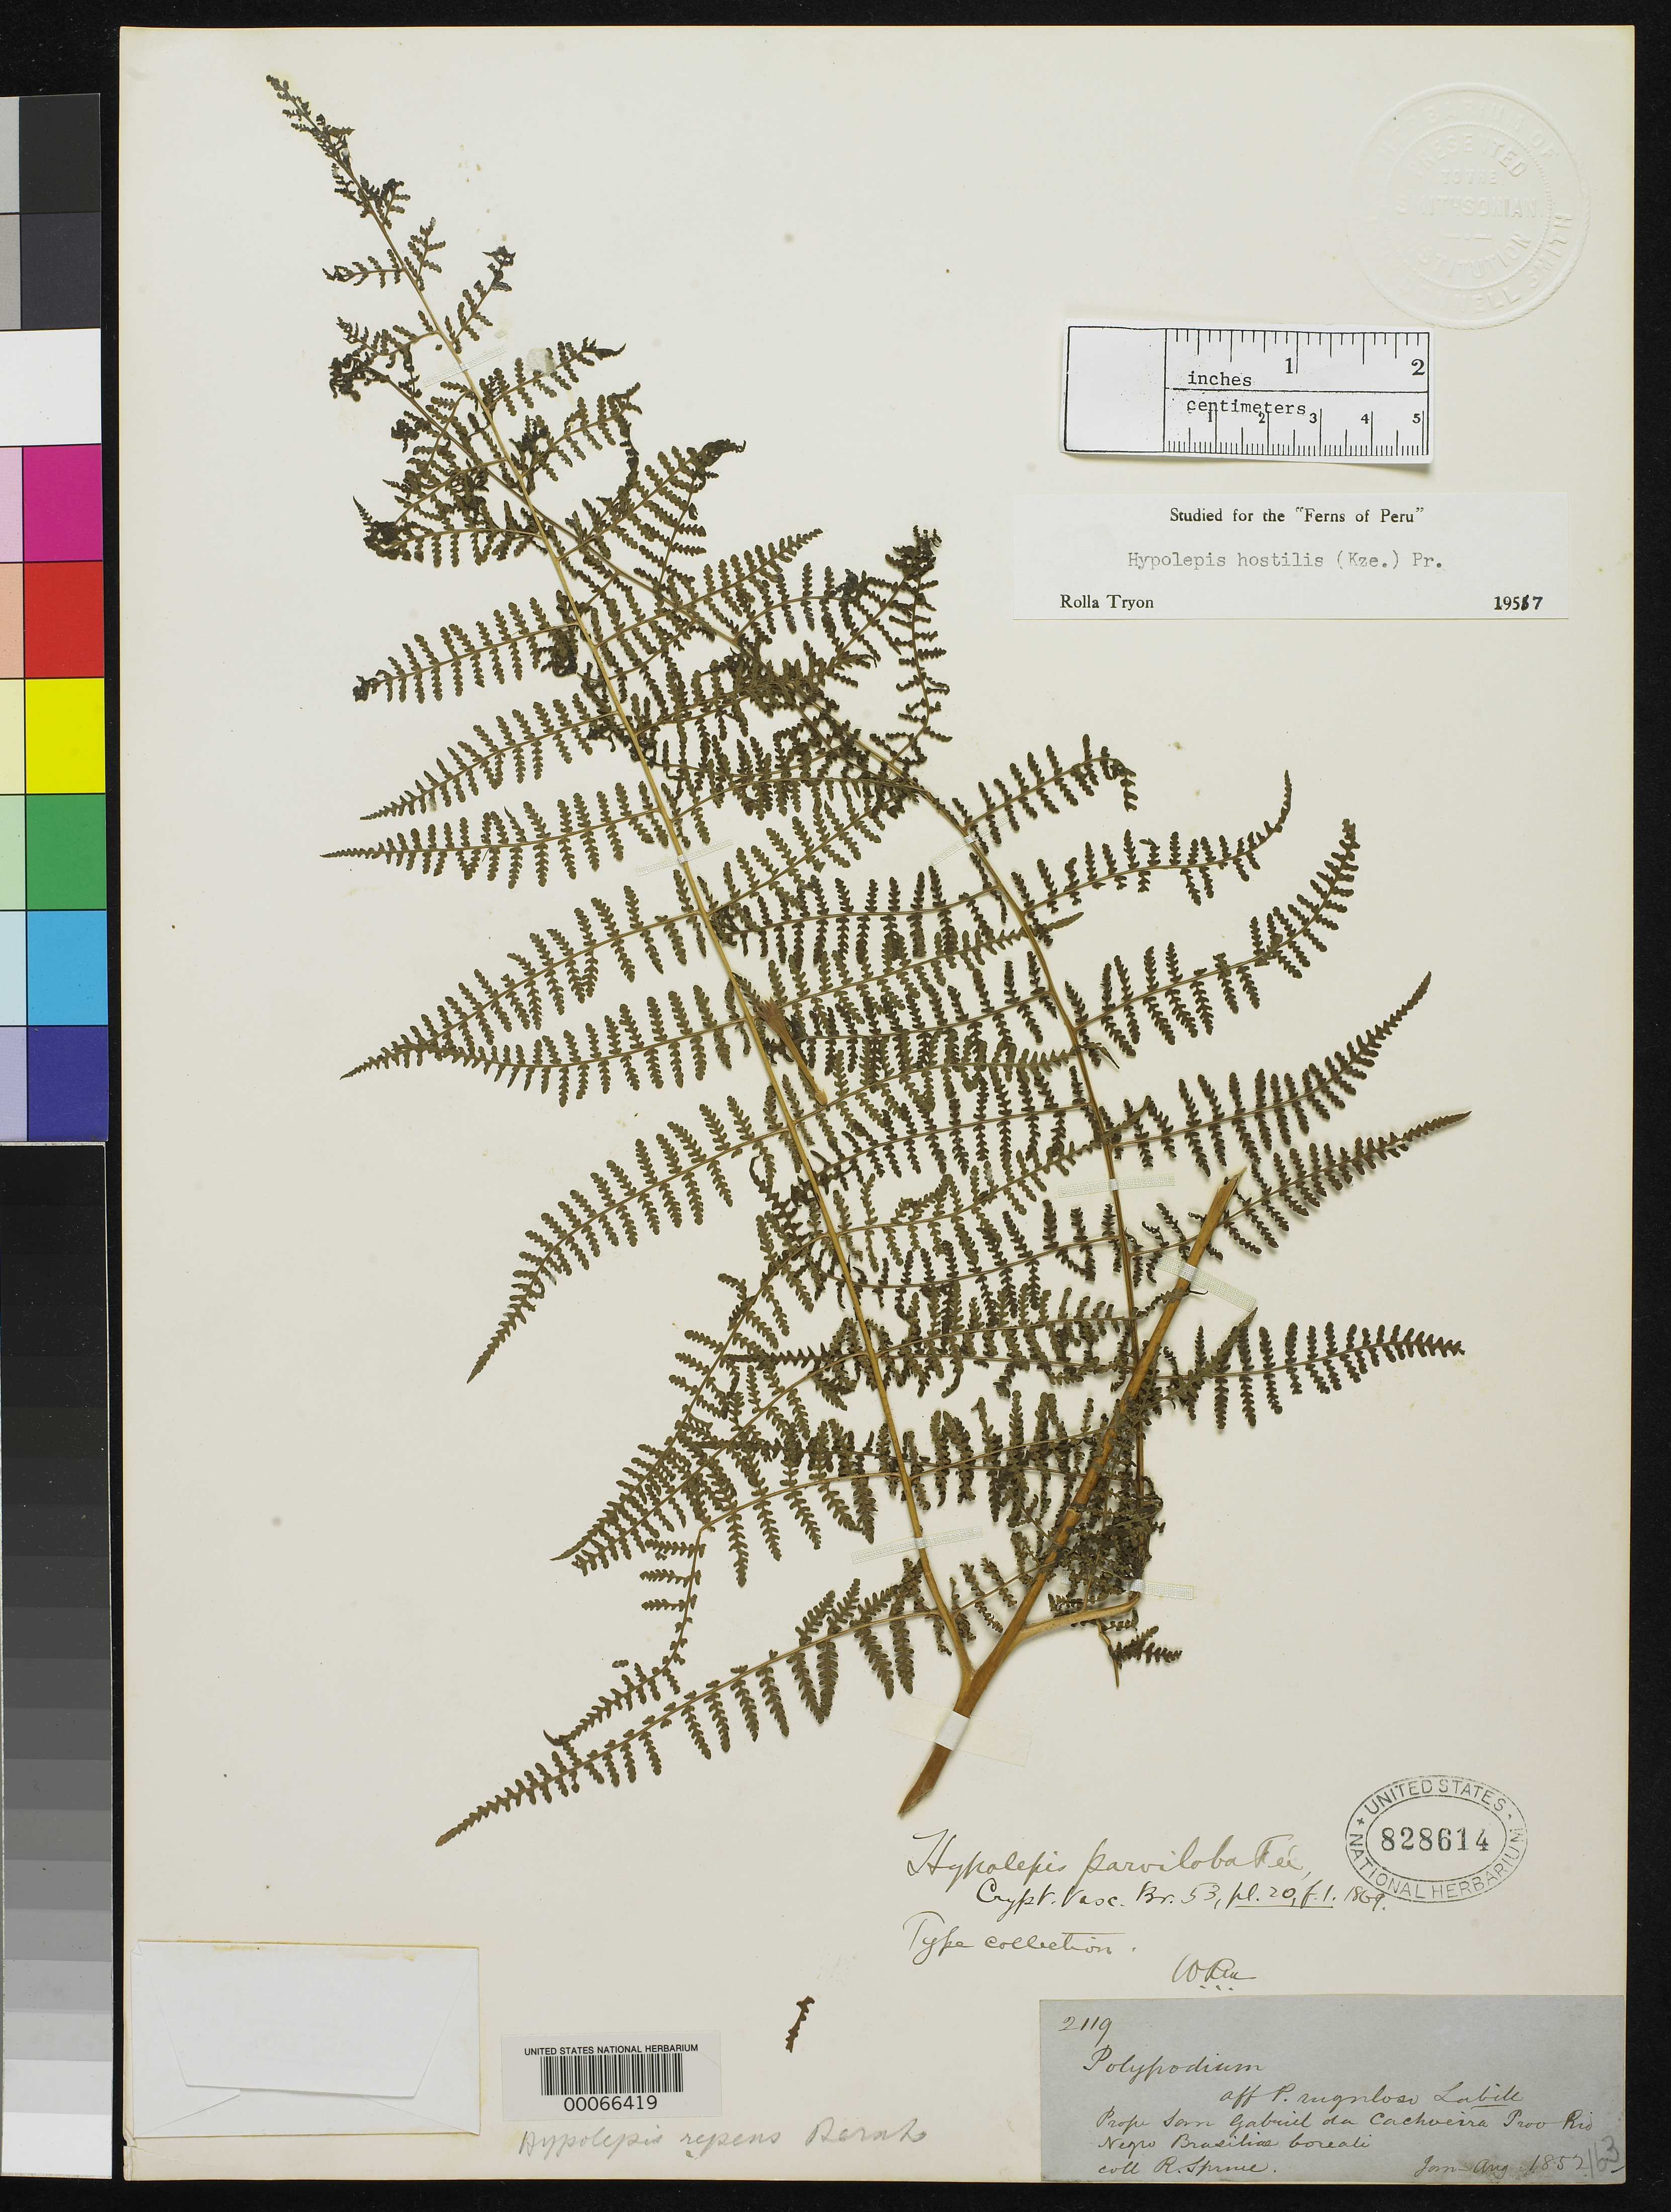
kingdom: Plantae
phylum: Tracheophyta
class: Polypodiopsida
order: Polypodiales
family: Dennstaedtiaceae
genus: Hypolepis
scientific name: Hypolepis parviloba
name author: Fée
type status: Isotype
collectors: R. Spruce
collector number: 2119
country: Brazil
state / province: Minas Gerais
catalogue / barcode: US 828614